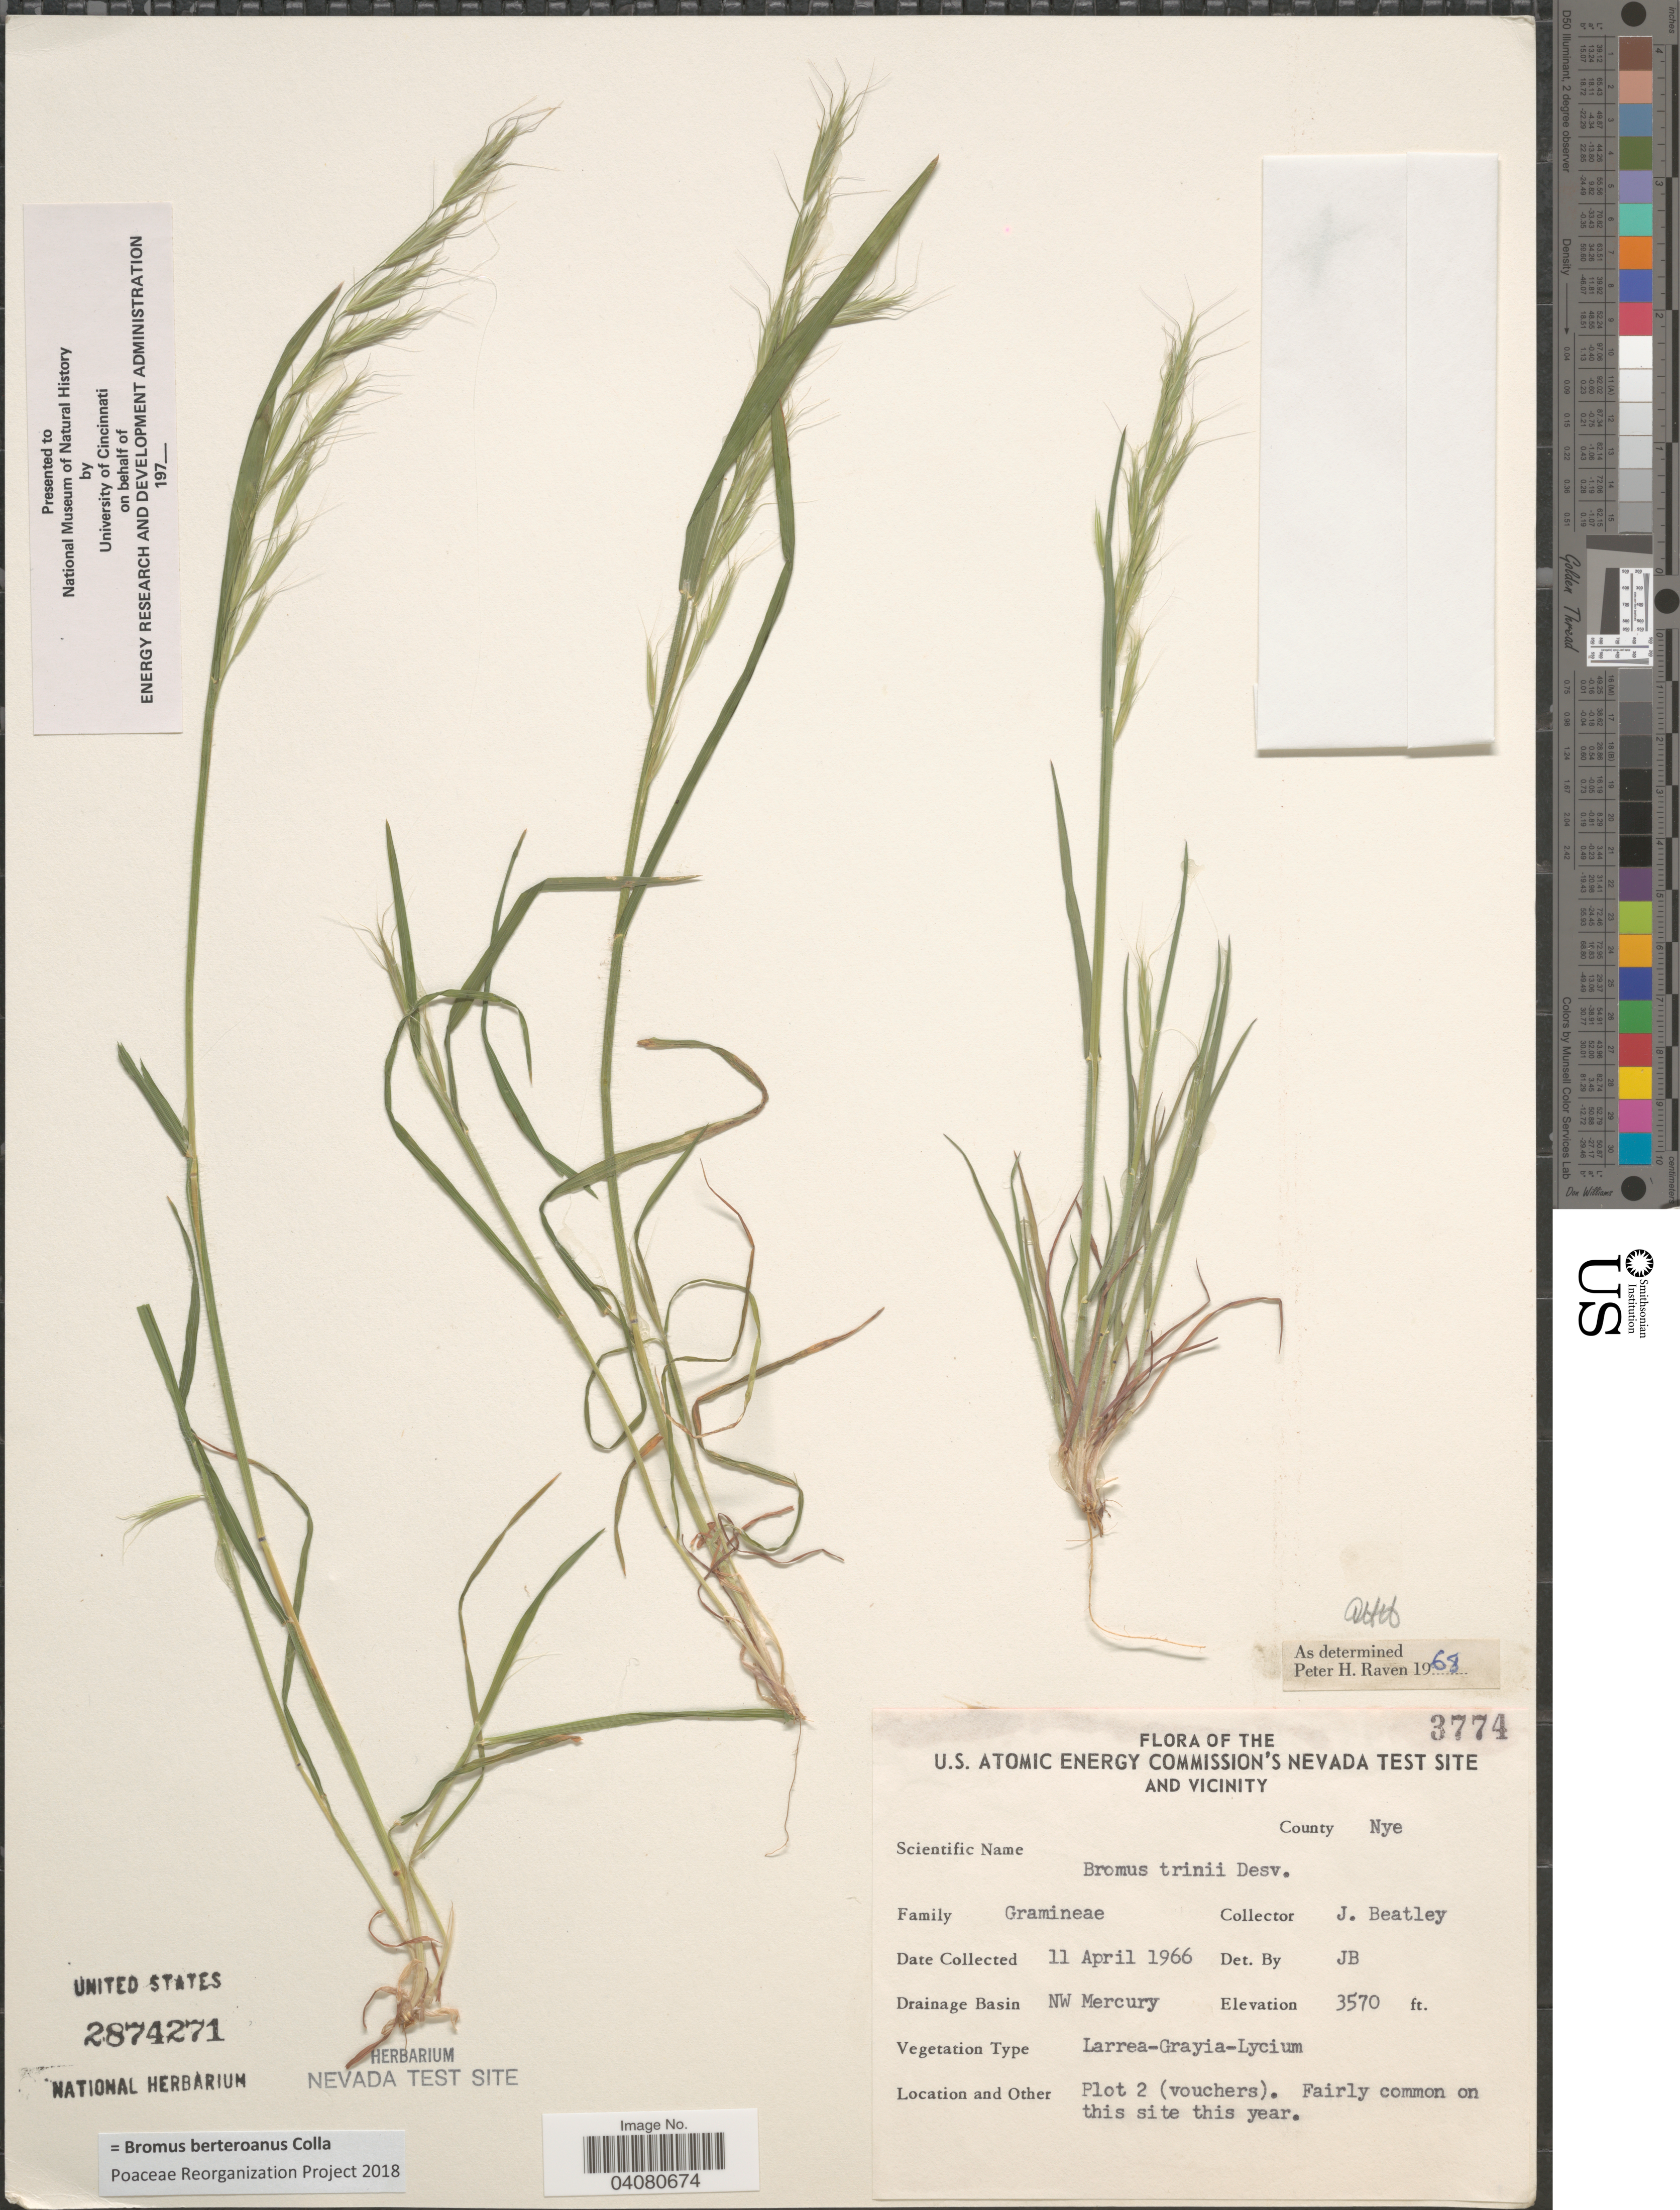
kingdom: Plantae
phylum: Tracheophyta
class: Liliopsida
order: Poales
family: Poaceae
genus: Bromus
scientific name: Bromus berteroanus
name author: Colla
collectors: J. C. Beatley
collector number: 3774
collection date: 1966-04-11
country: United States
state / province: Nevada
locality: U.S. Atomic Energy Commission's Nevada Test Site and Vicinity. County Nye. Drainage Basin NW Mercury. Plot 2 (vouchers). Fairly common in this site this year.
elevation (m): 1088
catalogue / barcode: US 2874271